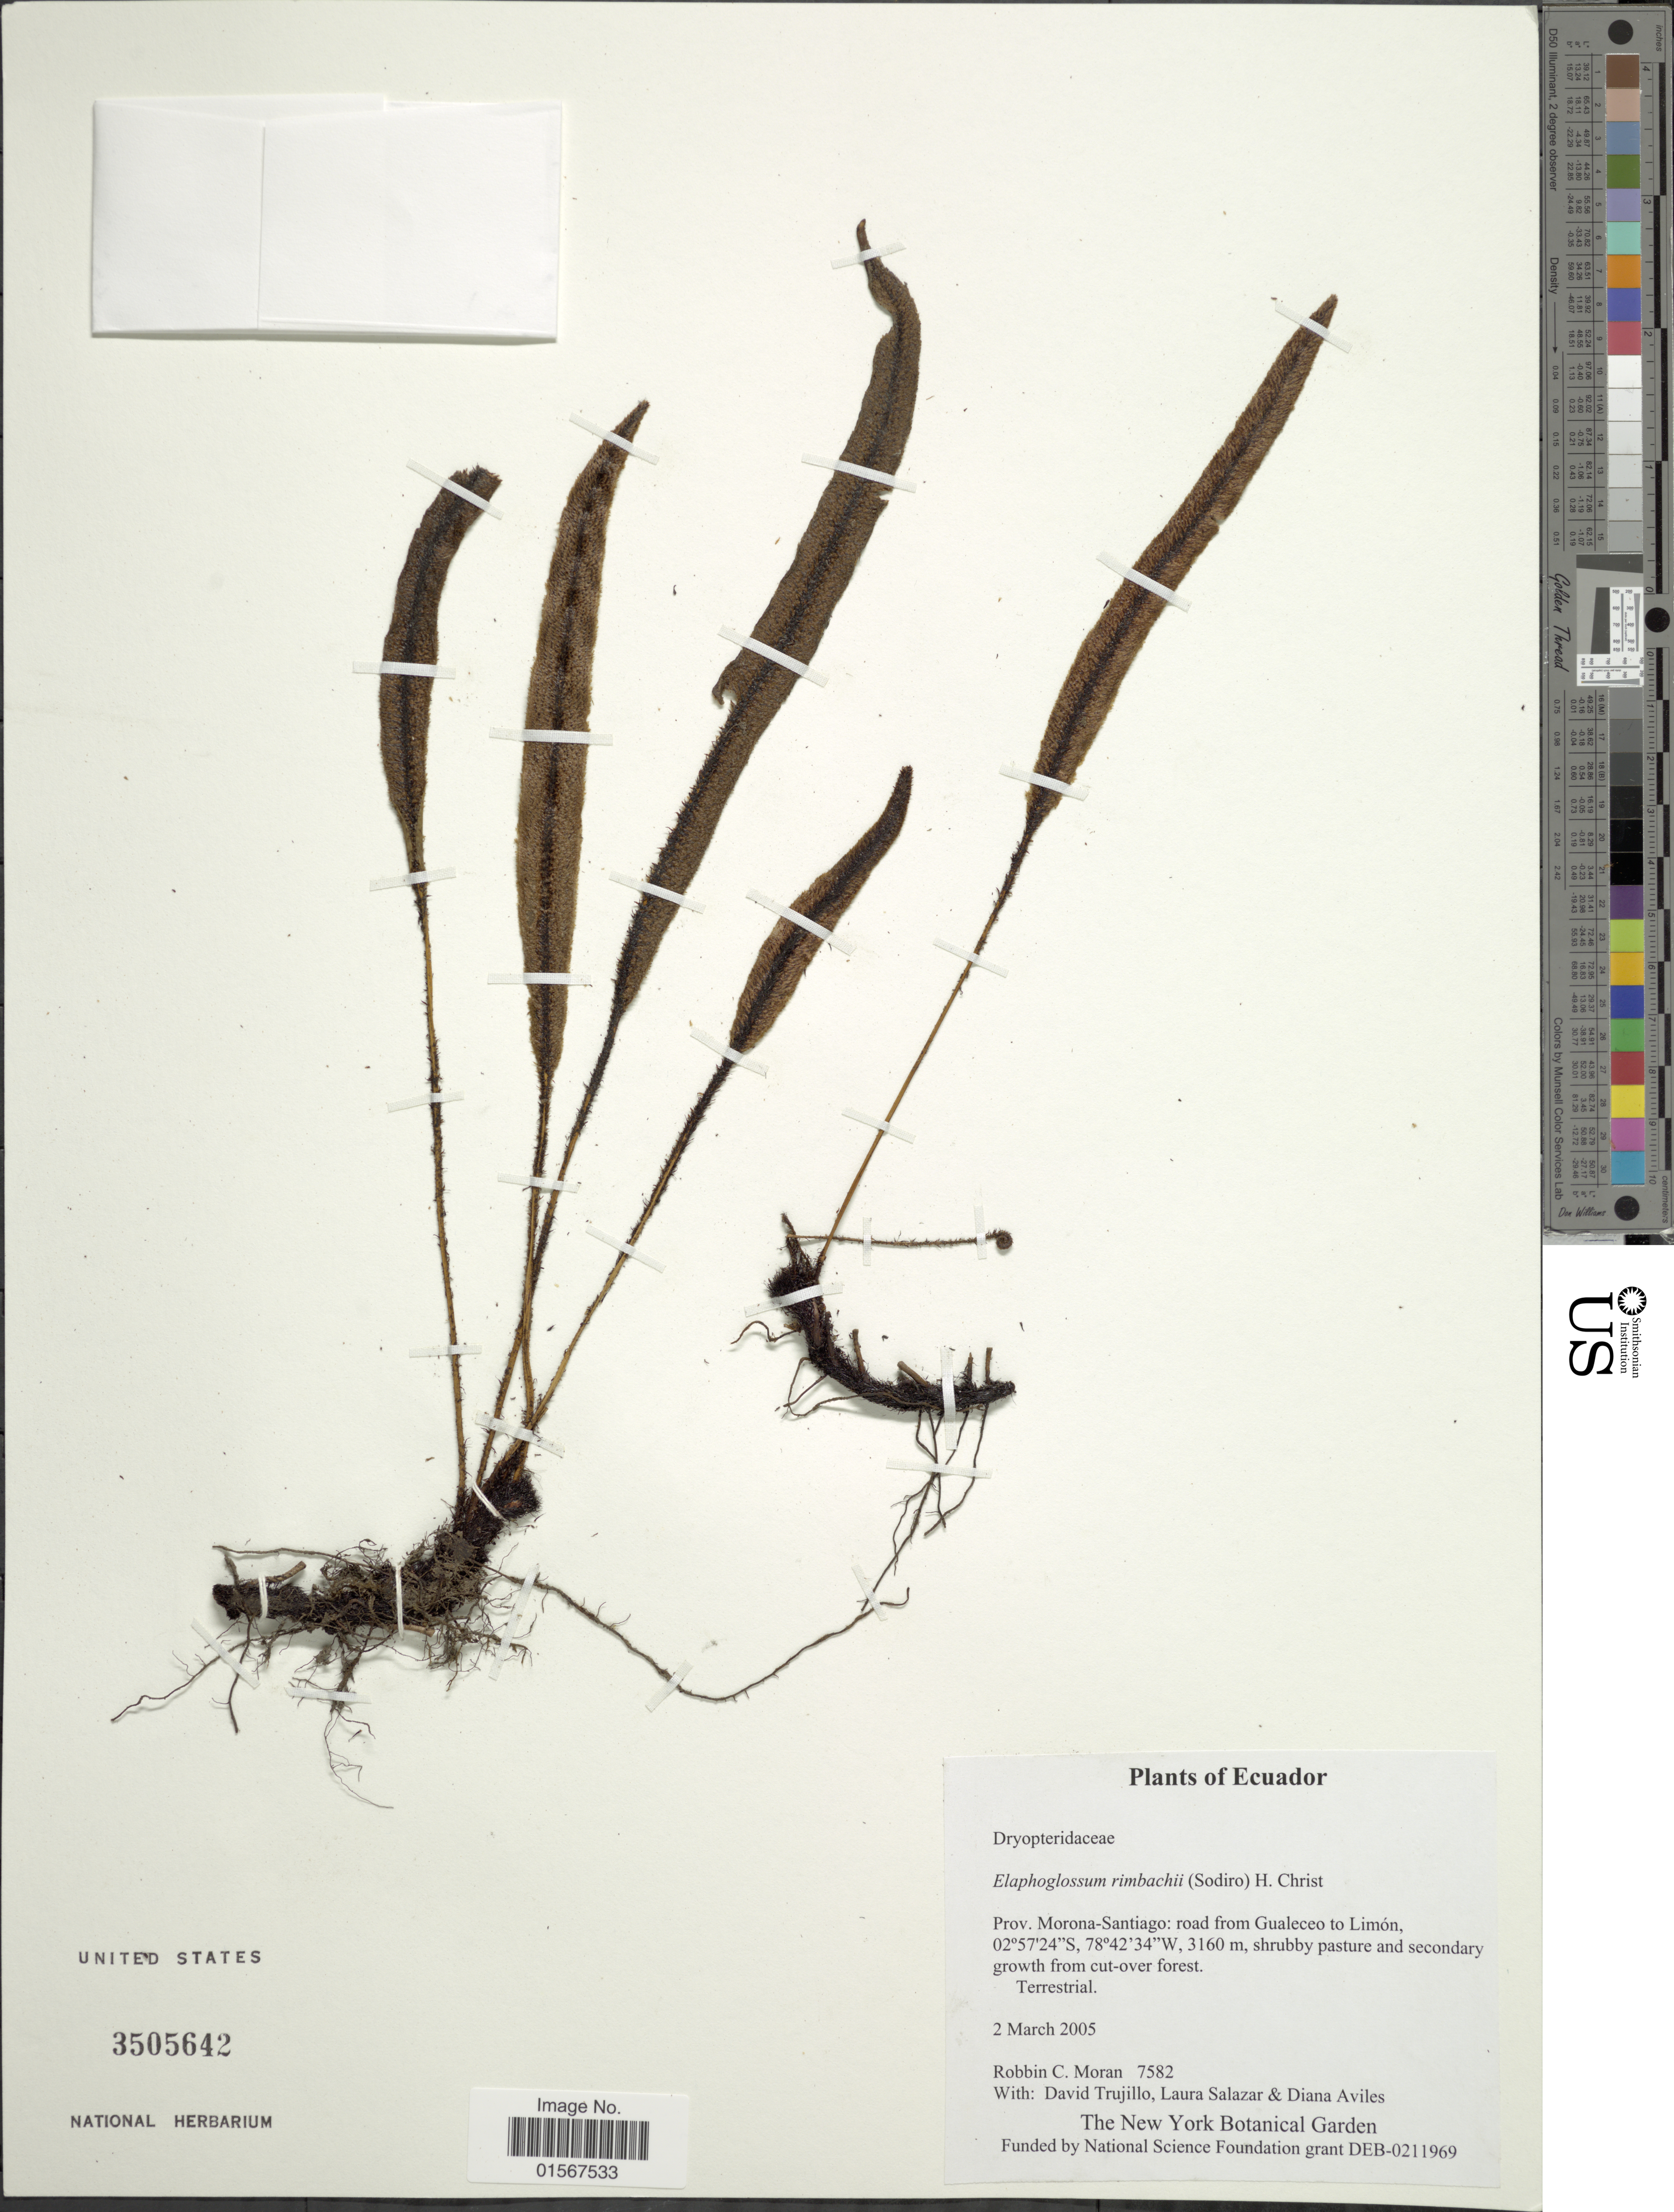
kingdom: Plantae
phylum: Tracheophyta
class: Polypodiopsida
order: Polypodiales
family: Dryopteridaceae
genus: Elaphoglossum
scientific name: Elaphoglossum rimbachii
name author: (Sodiro) Christ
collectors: R. C. Moran, D. Trujillo, L. Salazar & D. Aviles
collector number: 7582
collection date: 2005-03-02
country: Ecuador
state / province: Morona-Santiago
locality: Ecuador, Prov. Morona-Santiago: road from Gualecco to Limón, shrubby pasture and secondary growth from cut-over forest.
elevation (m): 3160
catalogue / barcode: US 3505642